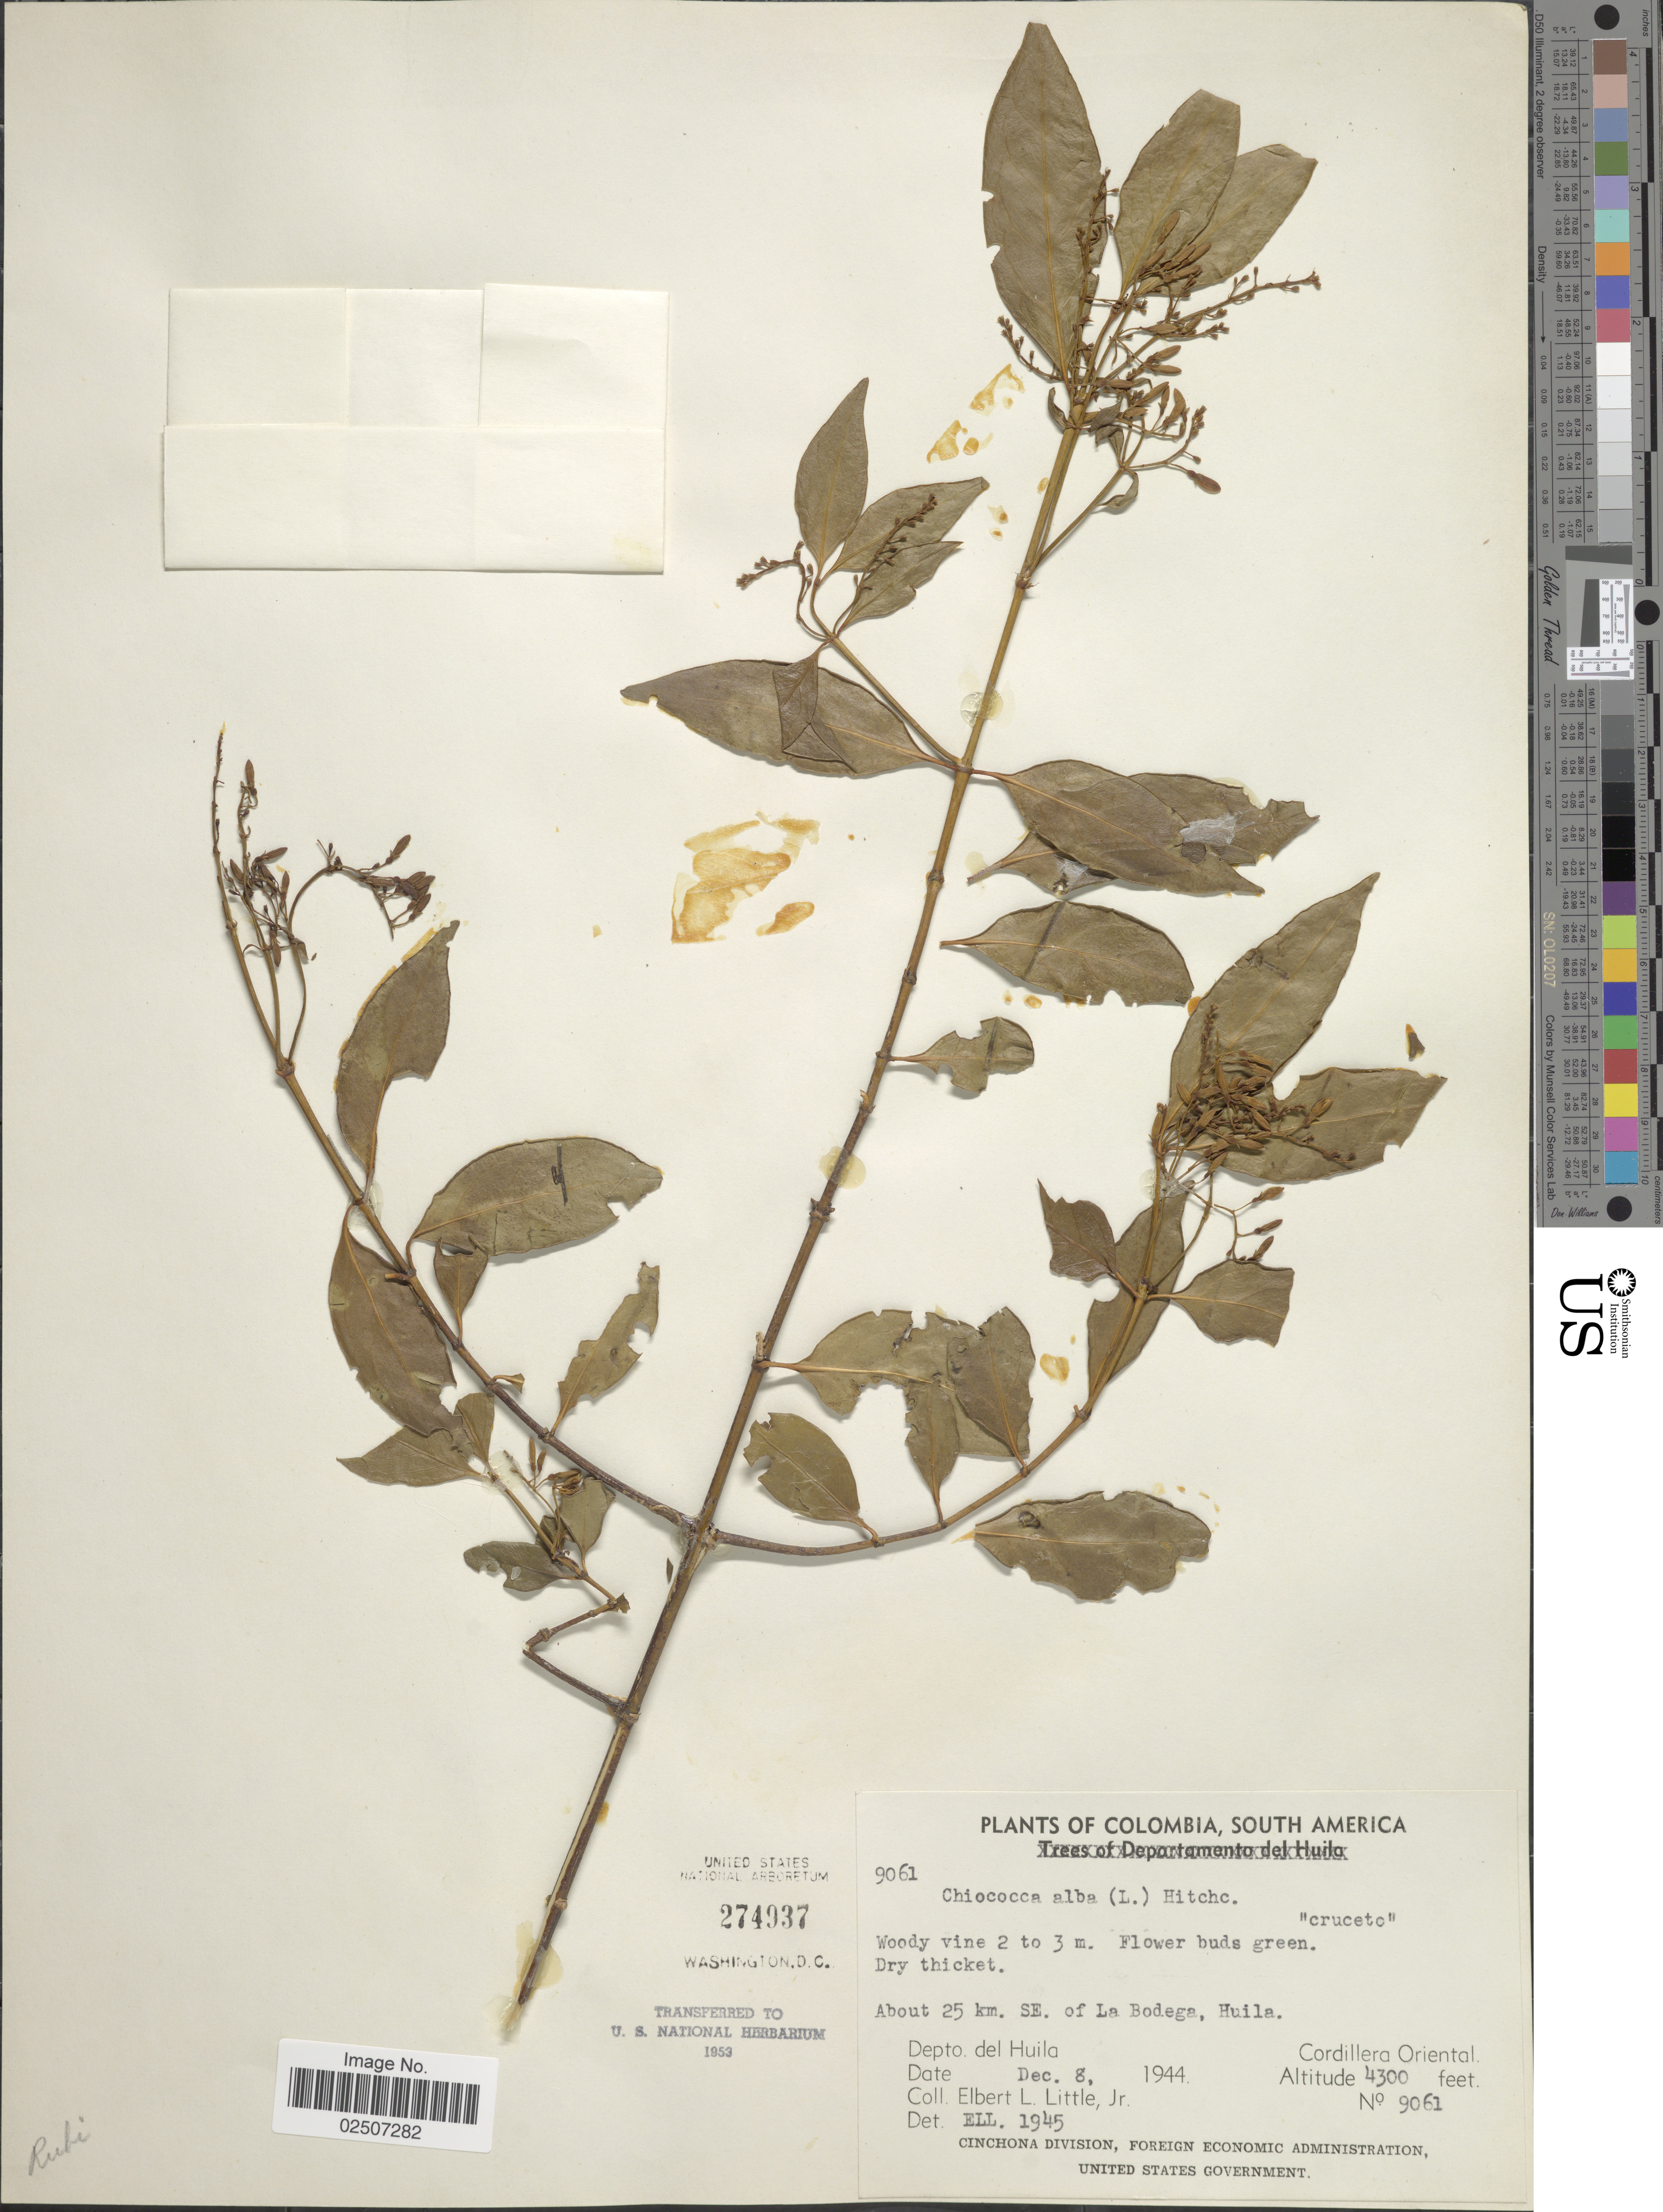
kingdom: Plantae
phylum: Tracheophyta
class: Magnoliopsida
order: Gentianales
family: Rubiaceae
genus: Chiococca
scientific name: Chiococca alba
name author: (L.) Hitchc.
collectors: E. L. Little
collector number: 9061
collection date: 1944-12-08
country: Colombia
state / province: Huila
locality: About 25 km. SE. of La Bodega. Depto. del Huila, Cordillera Oriental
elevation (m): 1311